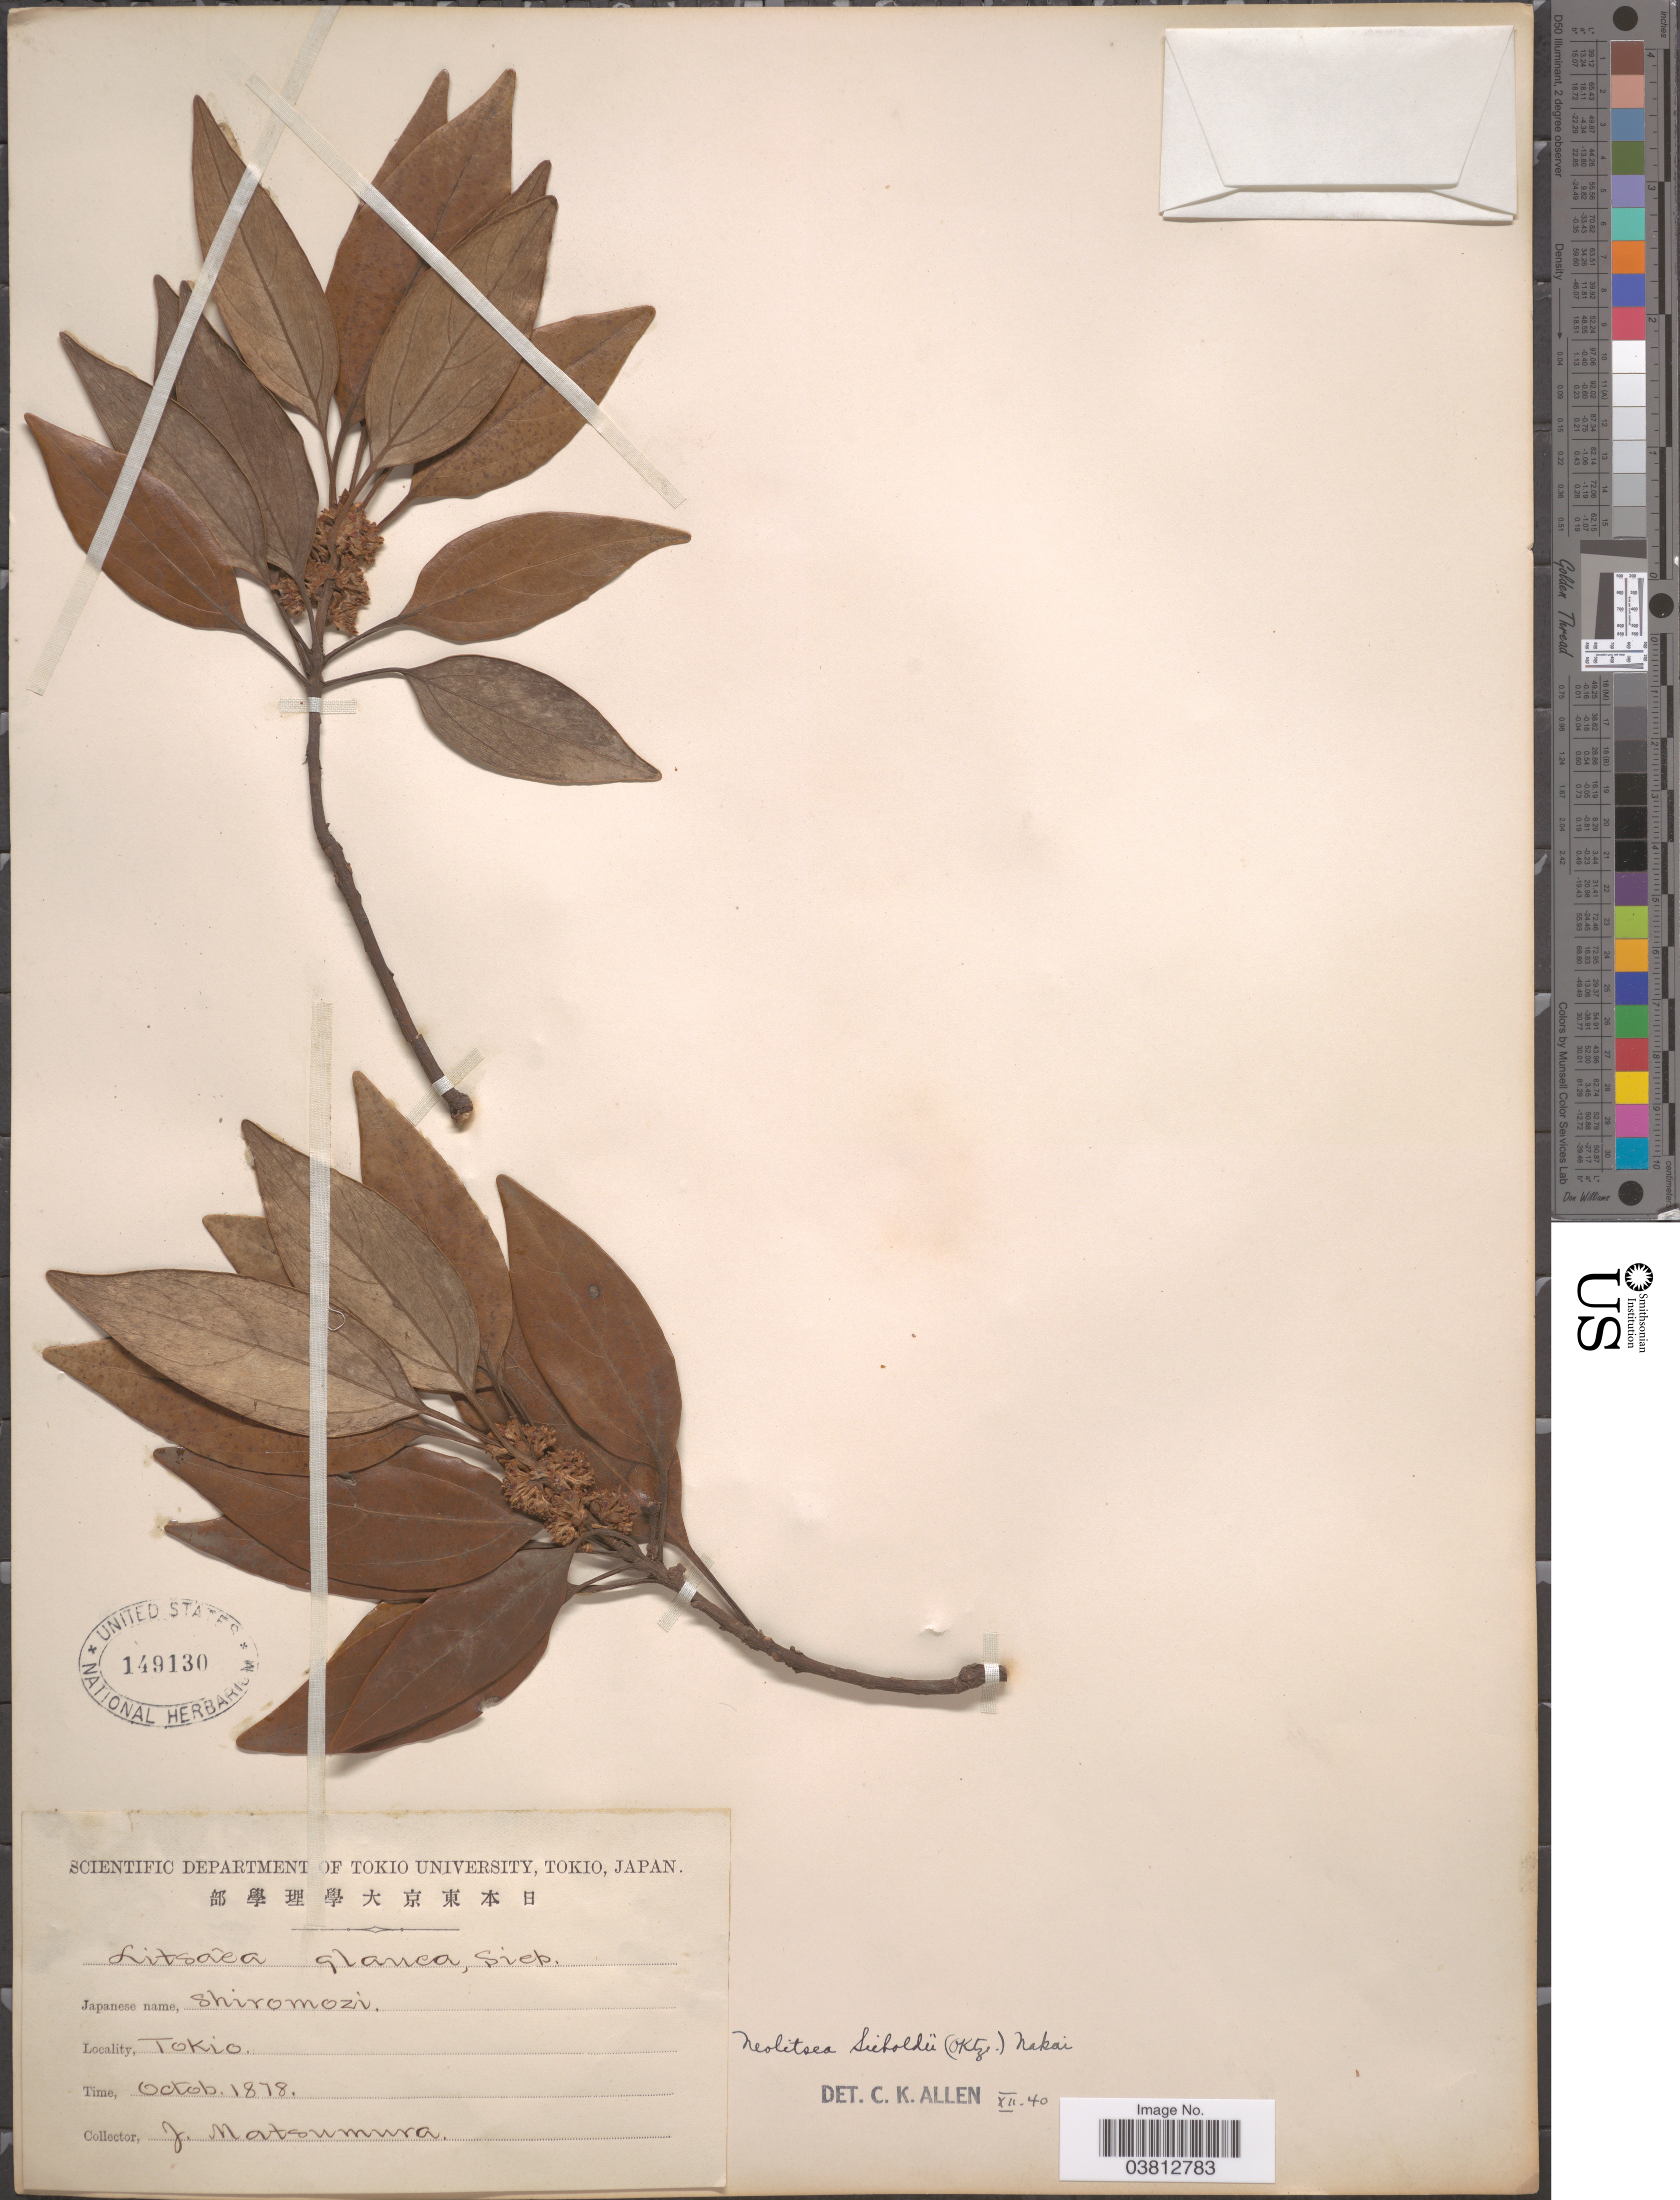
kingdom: Plantae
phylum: Tracheophyta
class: Magnoliopsida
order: Laurales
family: Lauraceae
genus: Neolitsea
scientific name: Neolitsea sericea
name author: (Blume) Koidz.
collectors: J. Matsumura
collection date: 1878-10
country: Japan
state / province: Tokyo, Federal City of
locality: Tokio.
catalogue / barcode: US 149130